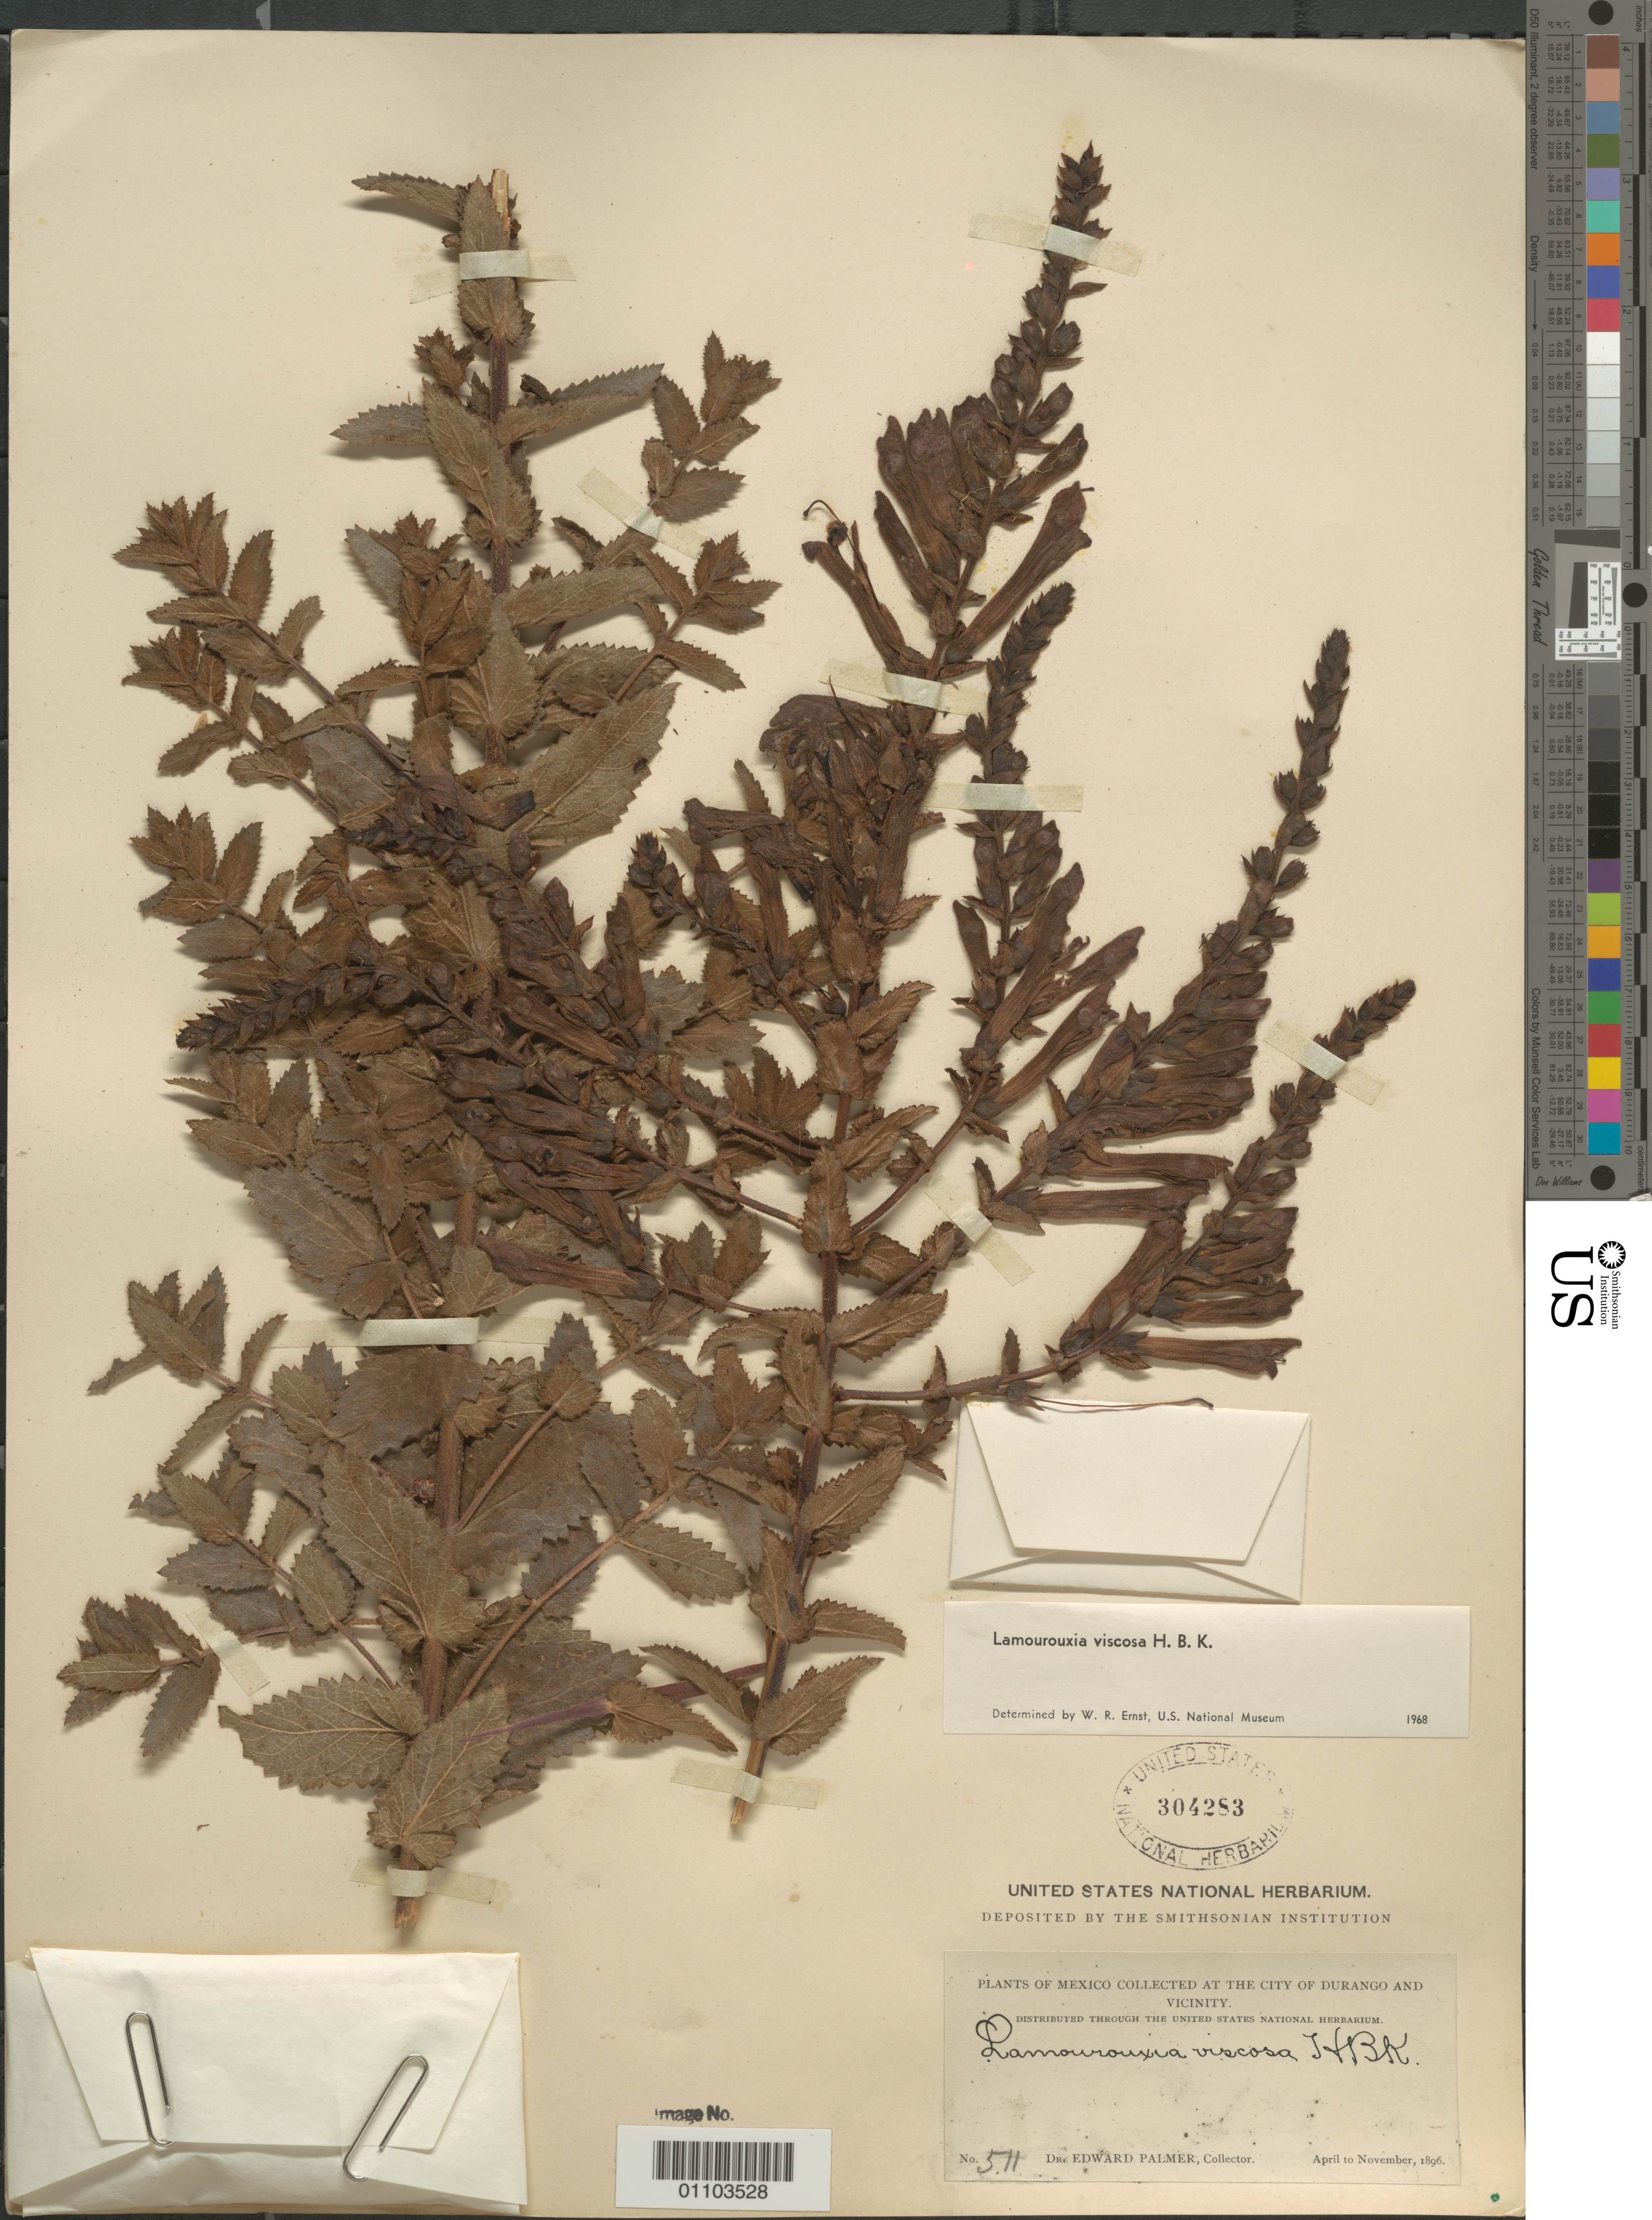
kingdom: Plantae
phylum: Tracheophyta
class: Magnoliopsida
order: Lamiales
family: Orobanchaceae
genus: Lamourouxia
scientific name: Lamourouxia viscosa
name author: Kunth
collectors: E. Palmer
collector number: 511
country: Mexico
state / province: Durango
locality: Durango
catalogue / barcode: US 304283